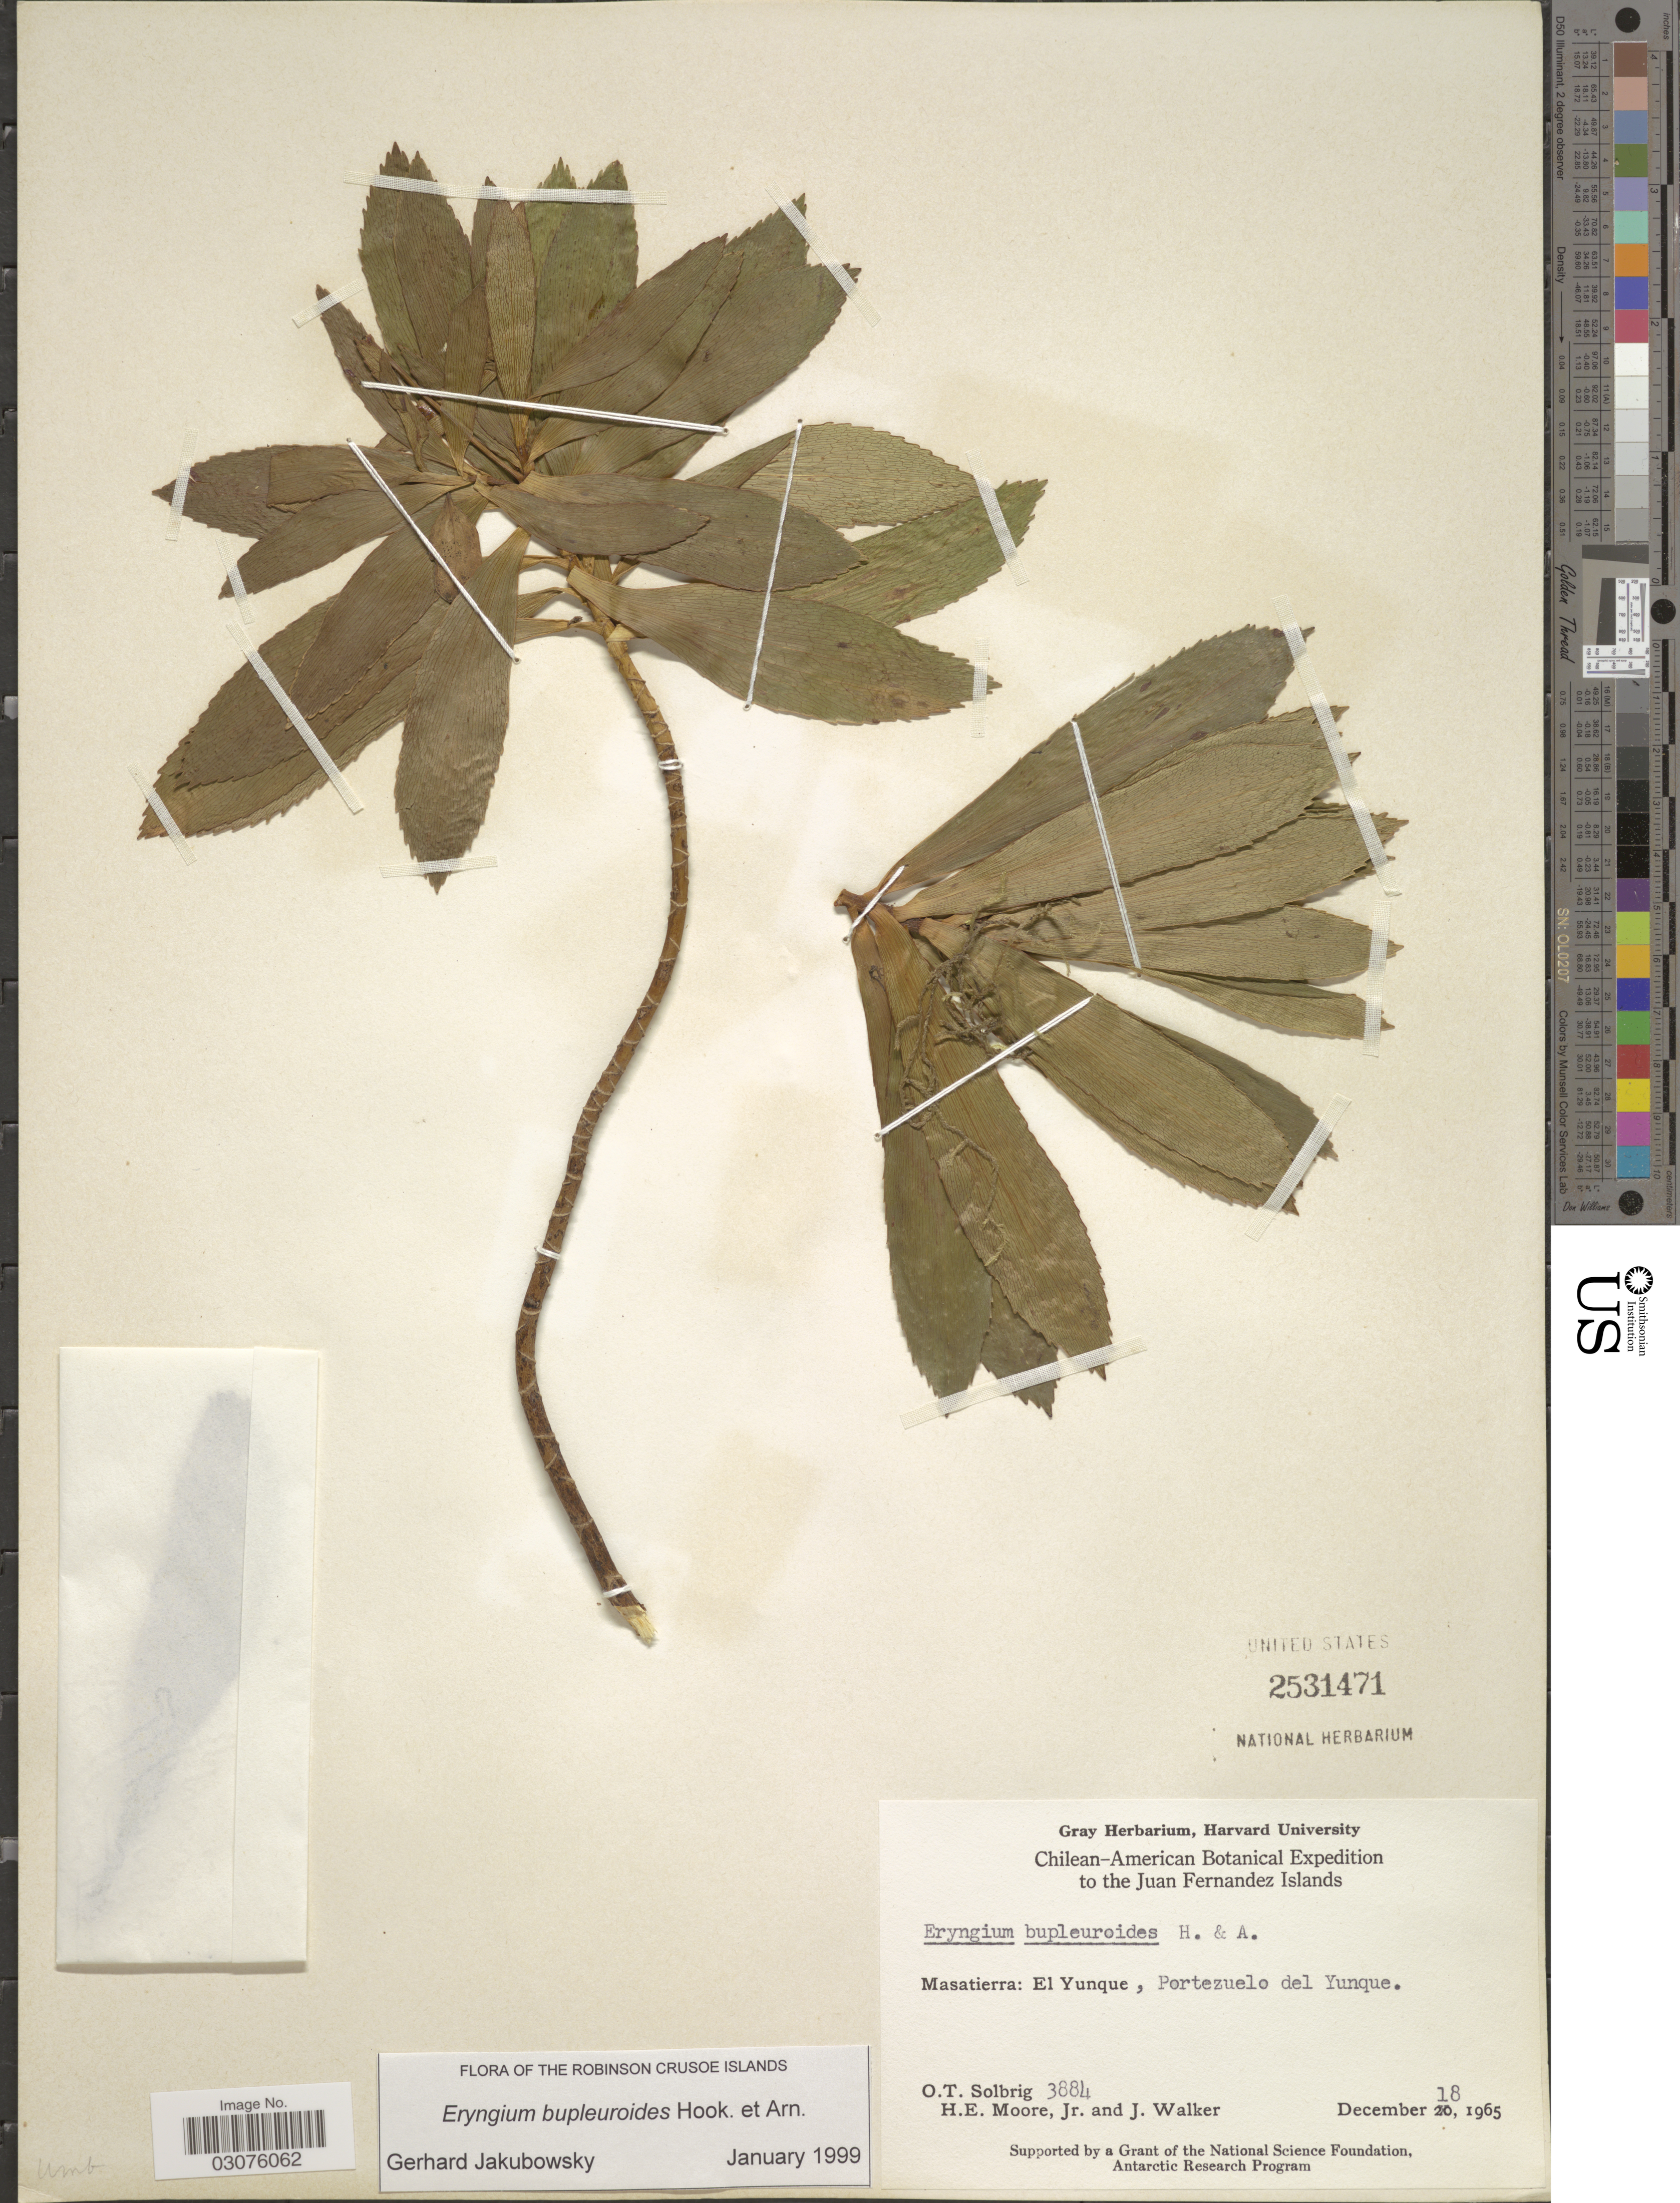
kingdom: Plantae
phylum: Tracheophyta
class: Magnoliopsida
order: Apiales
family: Apiaceae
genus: Eryngium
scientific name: Eryngium bupleuroides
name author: Hook. & Arn.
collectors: O. T. Solbrig, H. Moore & J. Walker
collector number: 3884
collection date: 1965-12-18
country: Chile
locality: Juan Fernandez Islands. Masatierra: El Yunque, Portezuelo del Yunque.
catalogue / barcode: US 2531471